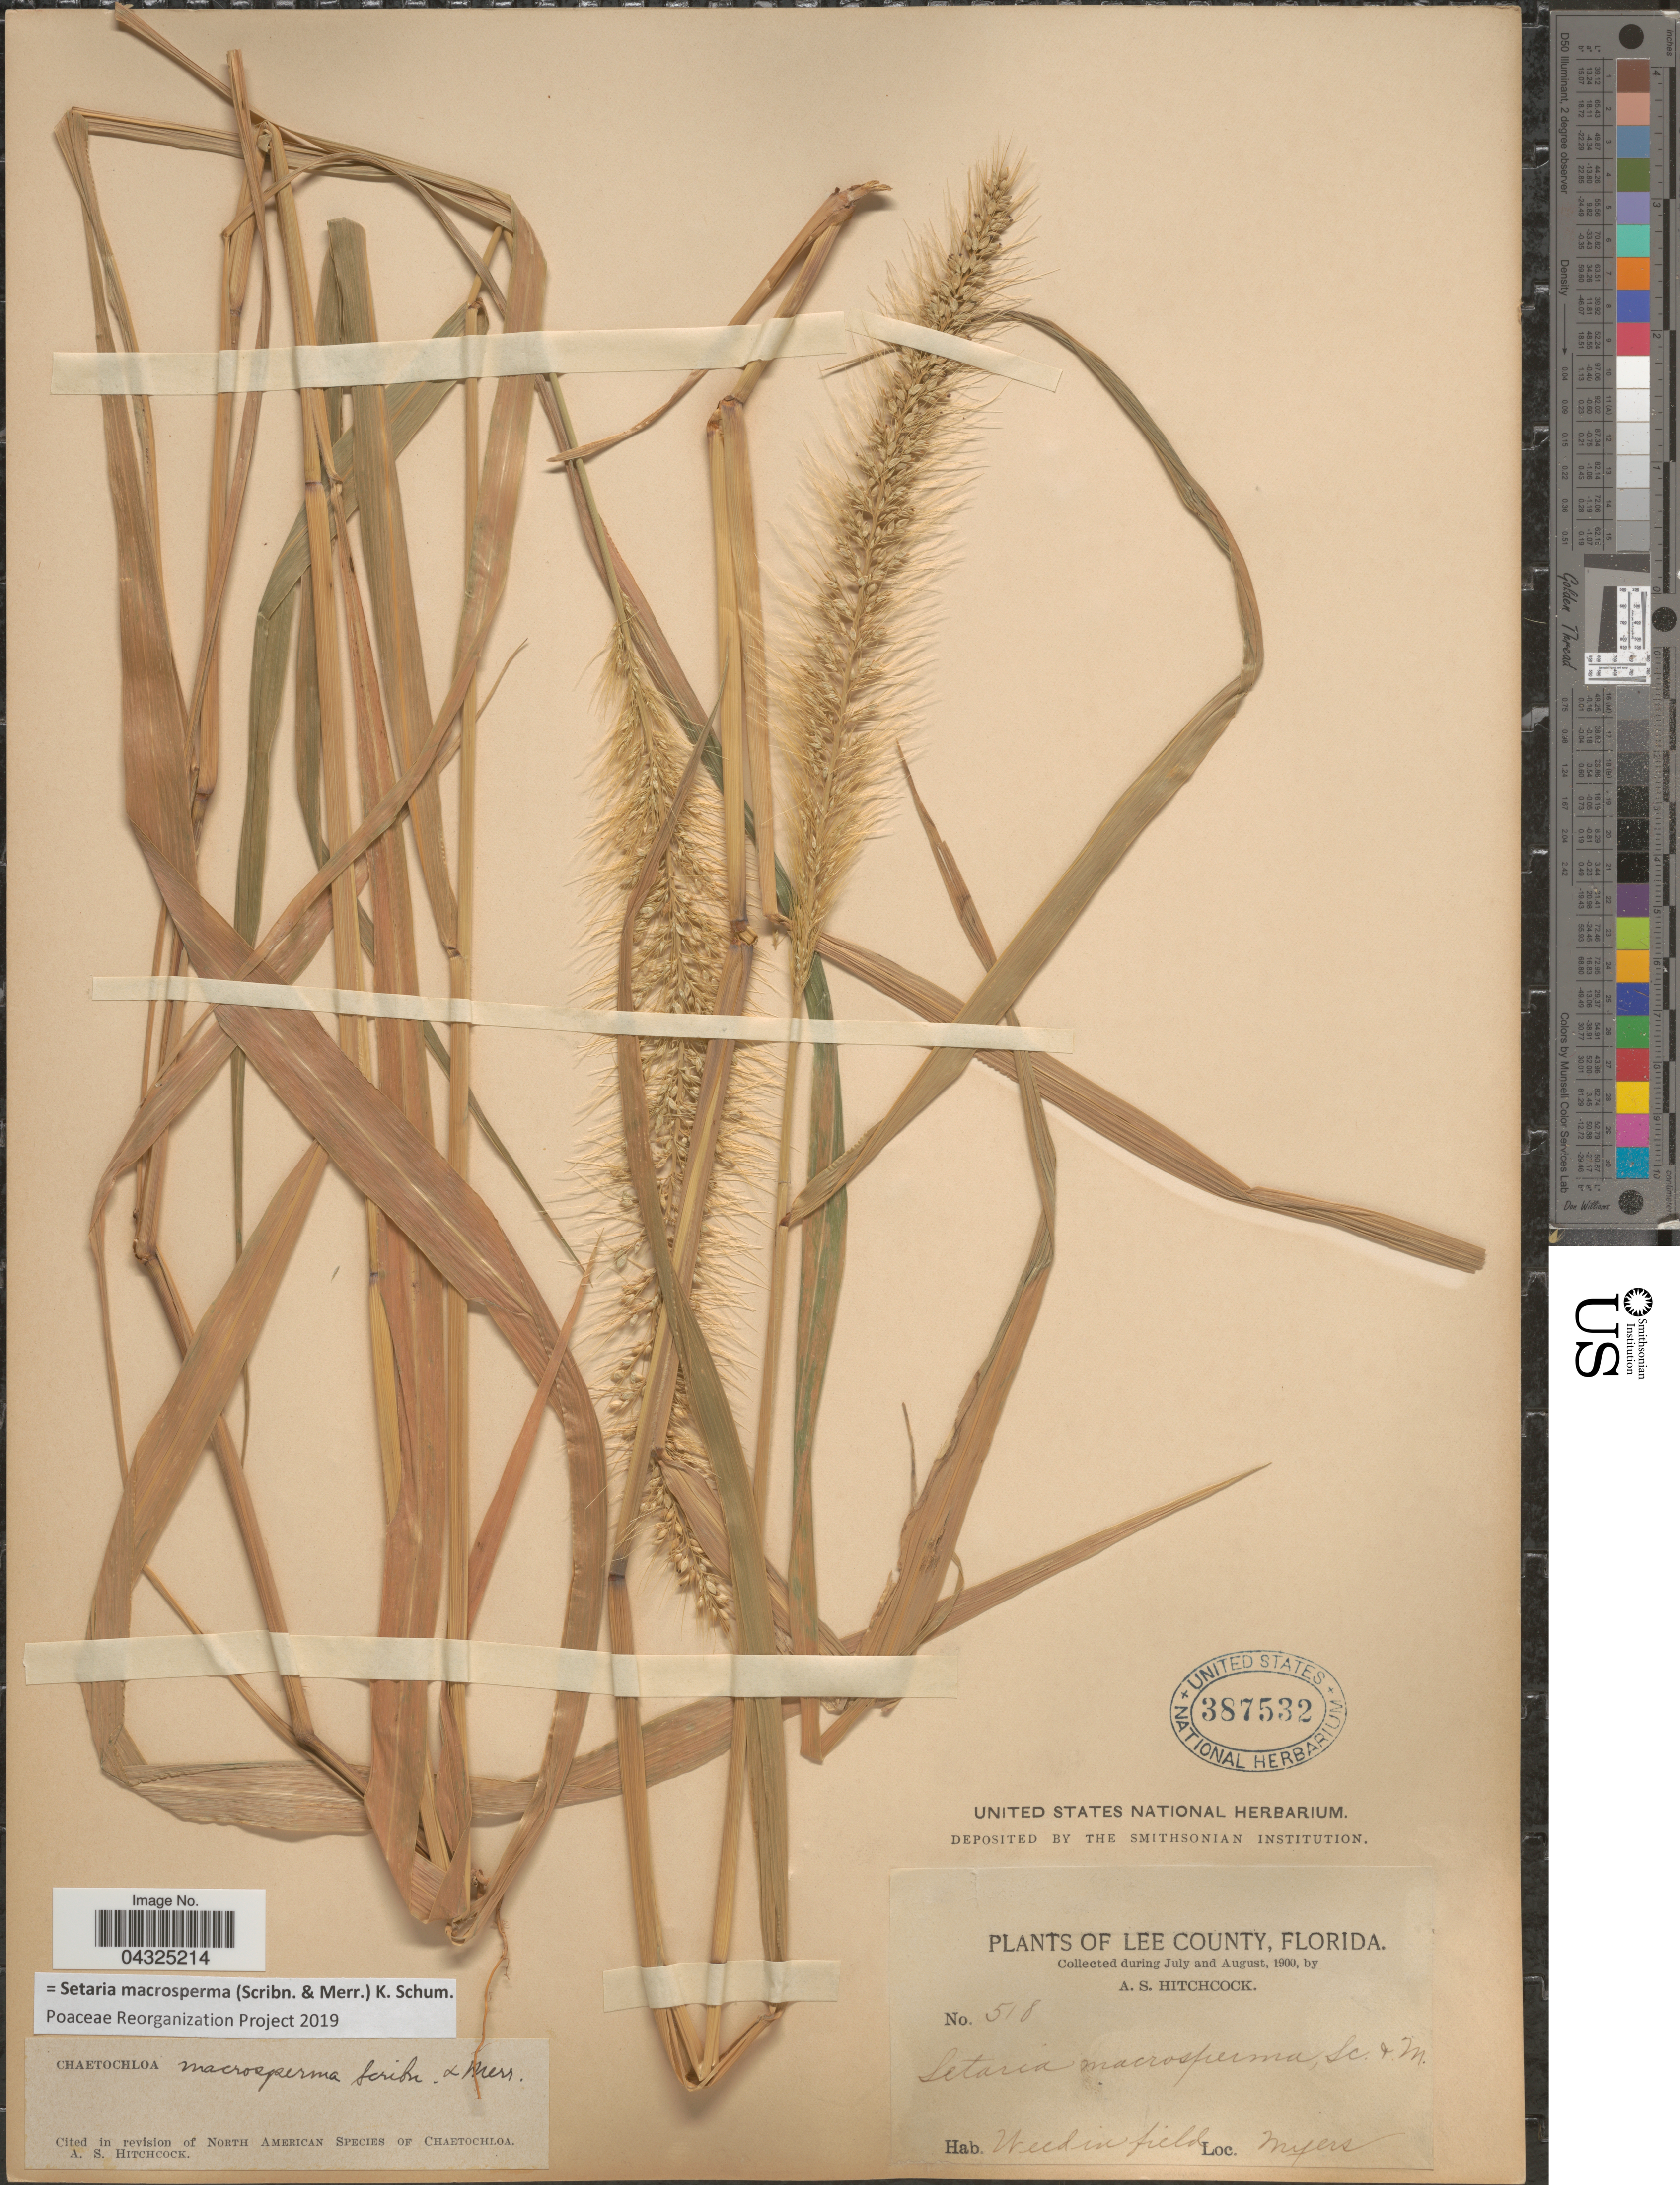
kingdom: Plantae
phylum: Tracheophyta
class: Liliopsida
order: Poales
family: Poaceae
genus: Setaria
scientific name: Setaria macrosperma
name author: (Scribn. & Merr.) K. Schum.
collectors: A. S. Hitchcock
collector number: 518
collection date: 1900-07/1900-08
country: United States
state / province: Florida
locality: Lee County. Weed in field. Myers.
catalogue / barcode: US 387532